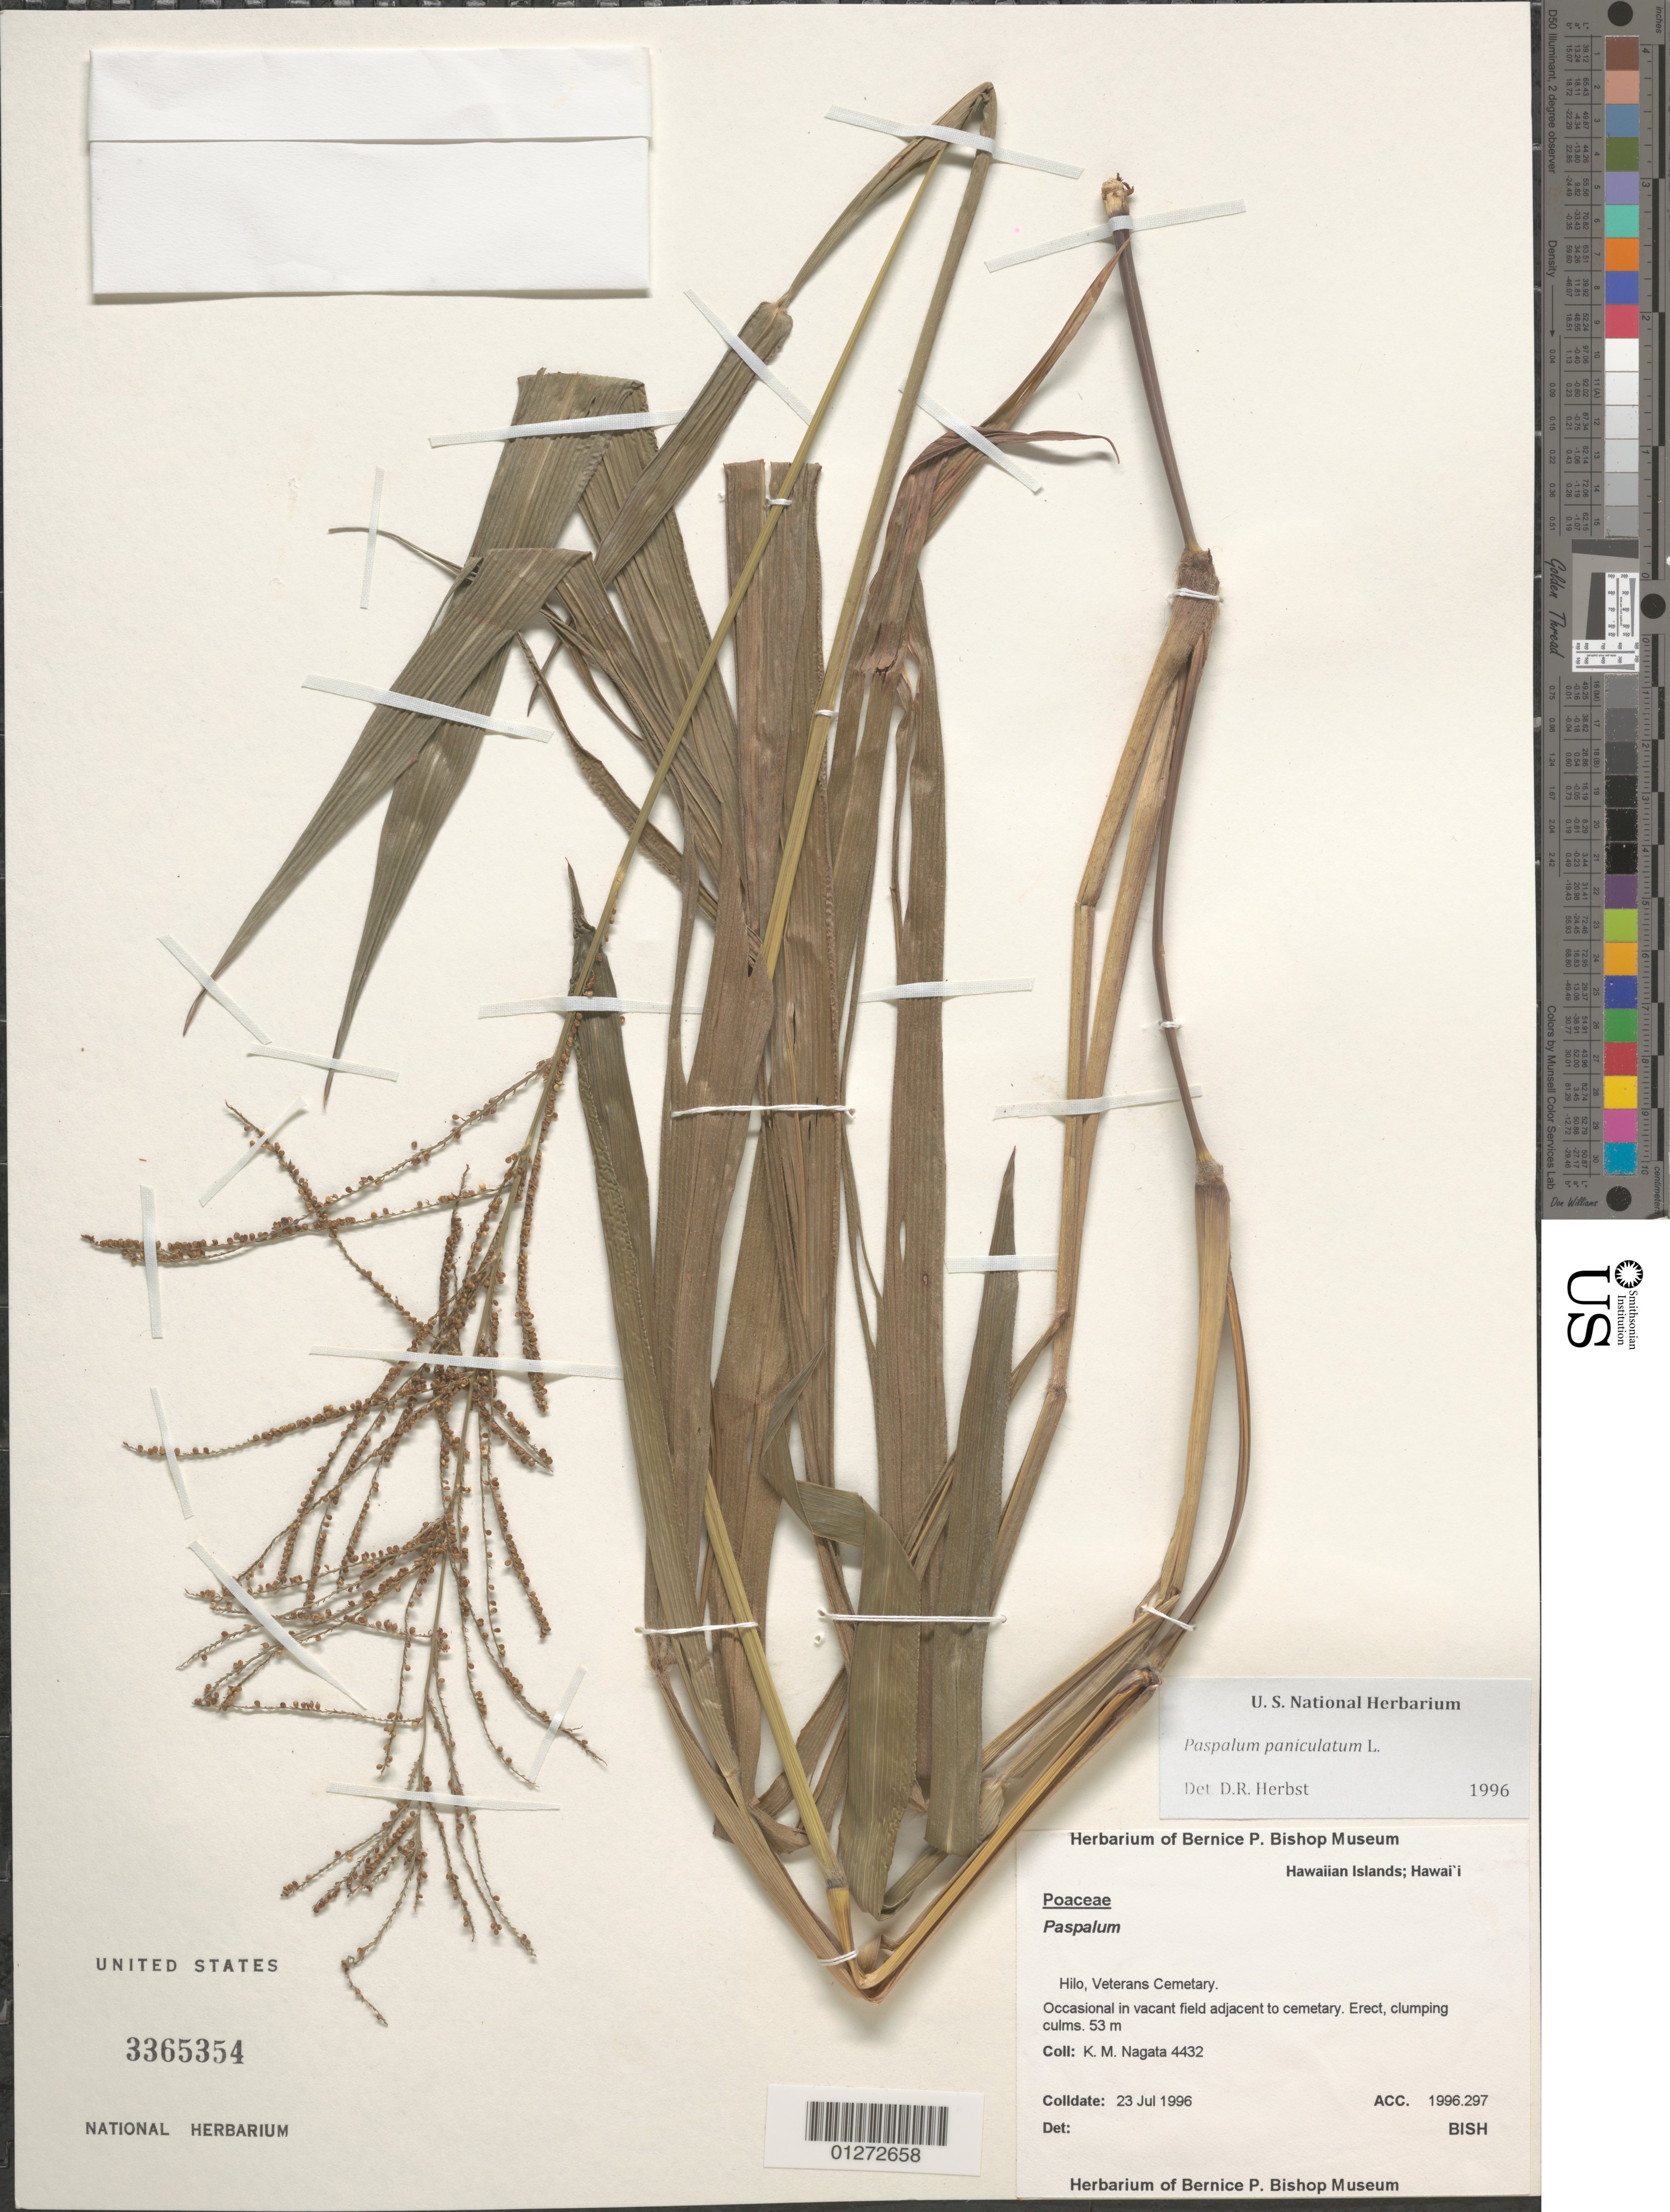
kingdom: Plantae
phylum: Tracheophyta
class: Liliopsida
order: Poales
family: Poaceae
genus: Paspalum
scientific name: Paspalum paniculatum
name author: L.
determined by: Herbst, D. R.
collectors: K. Nagata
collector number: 4432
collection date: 1996-07-23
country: United States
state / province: Hawaii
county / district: Hawaii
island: Hawaii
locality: Hilo, Veterans Cemetary, in vacant field next to cemetary.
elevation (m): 53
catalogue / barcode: US 3365354